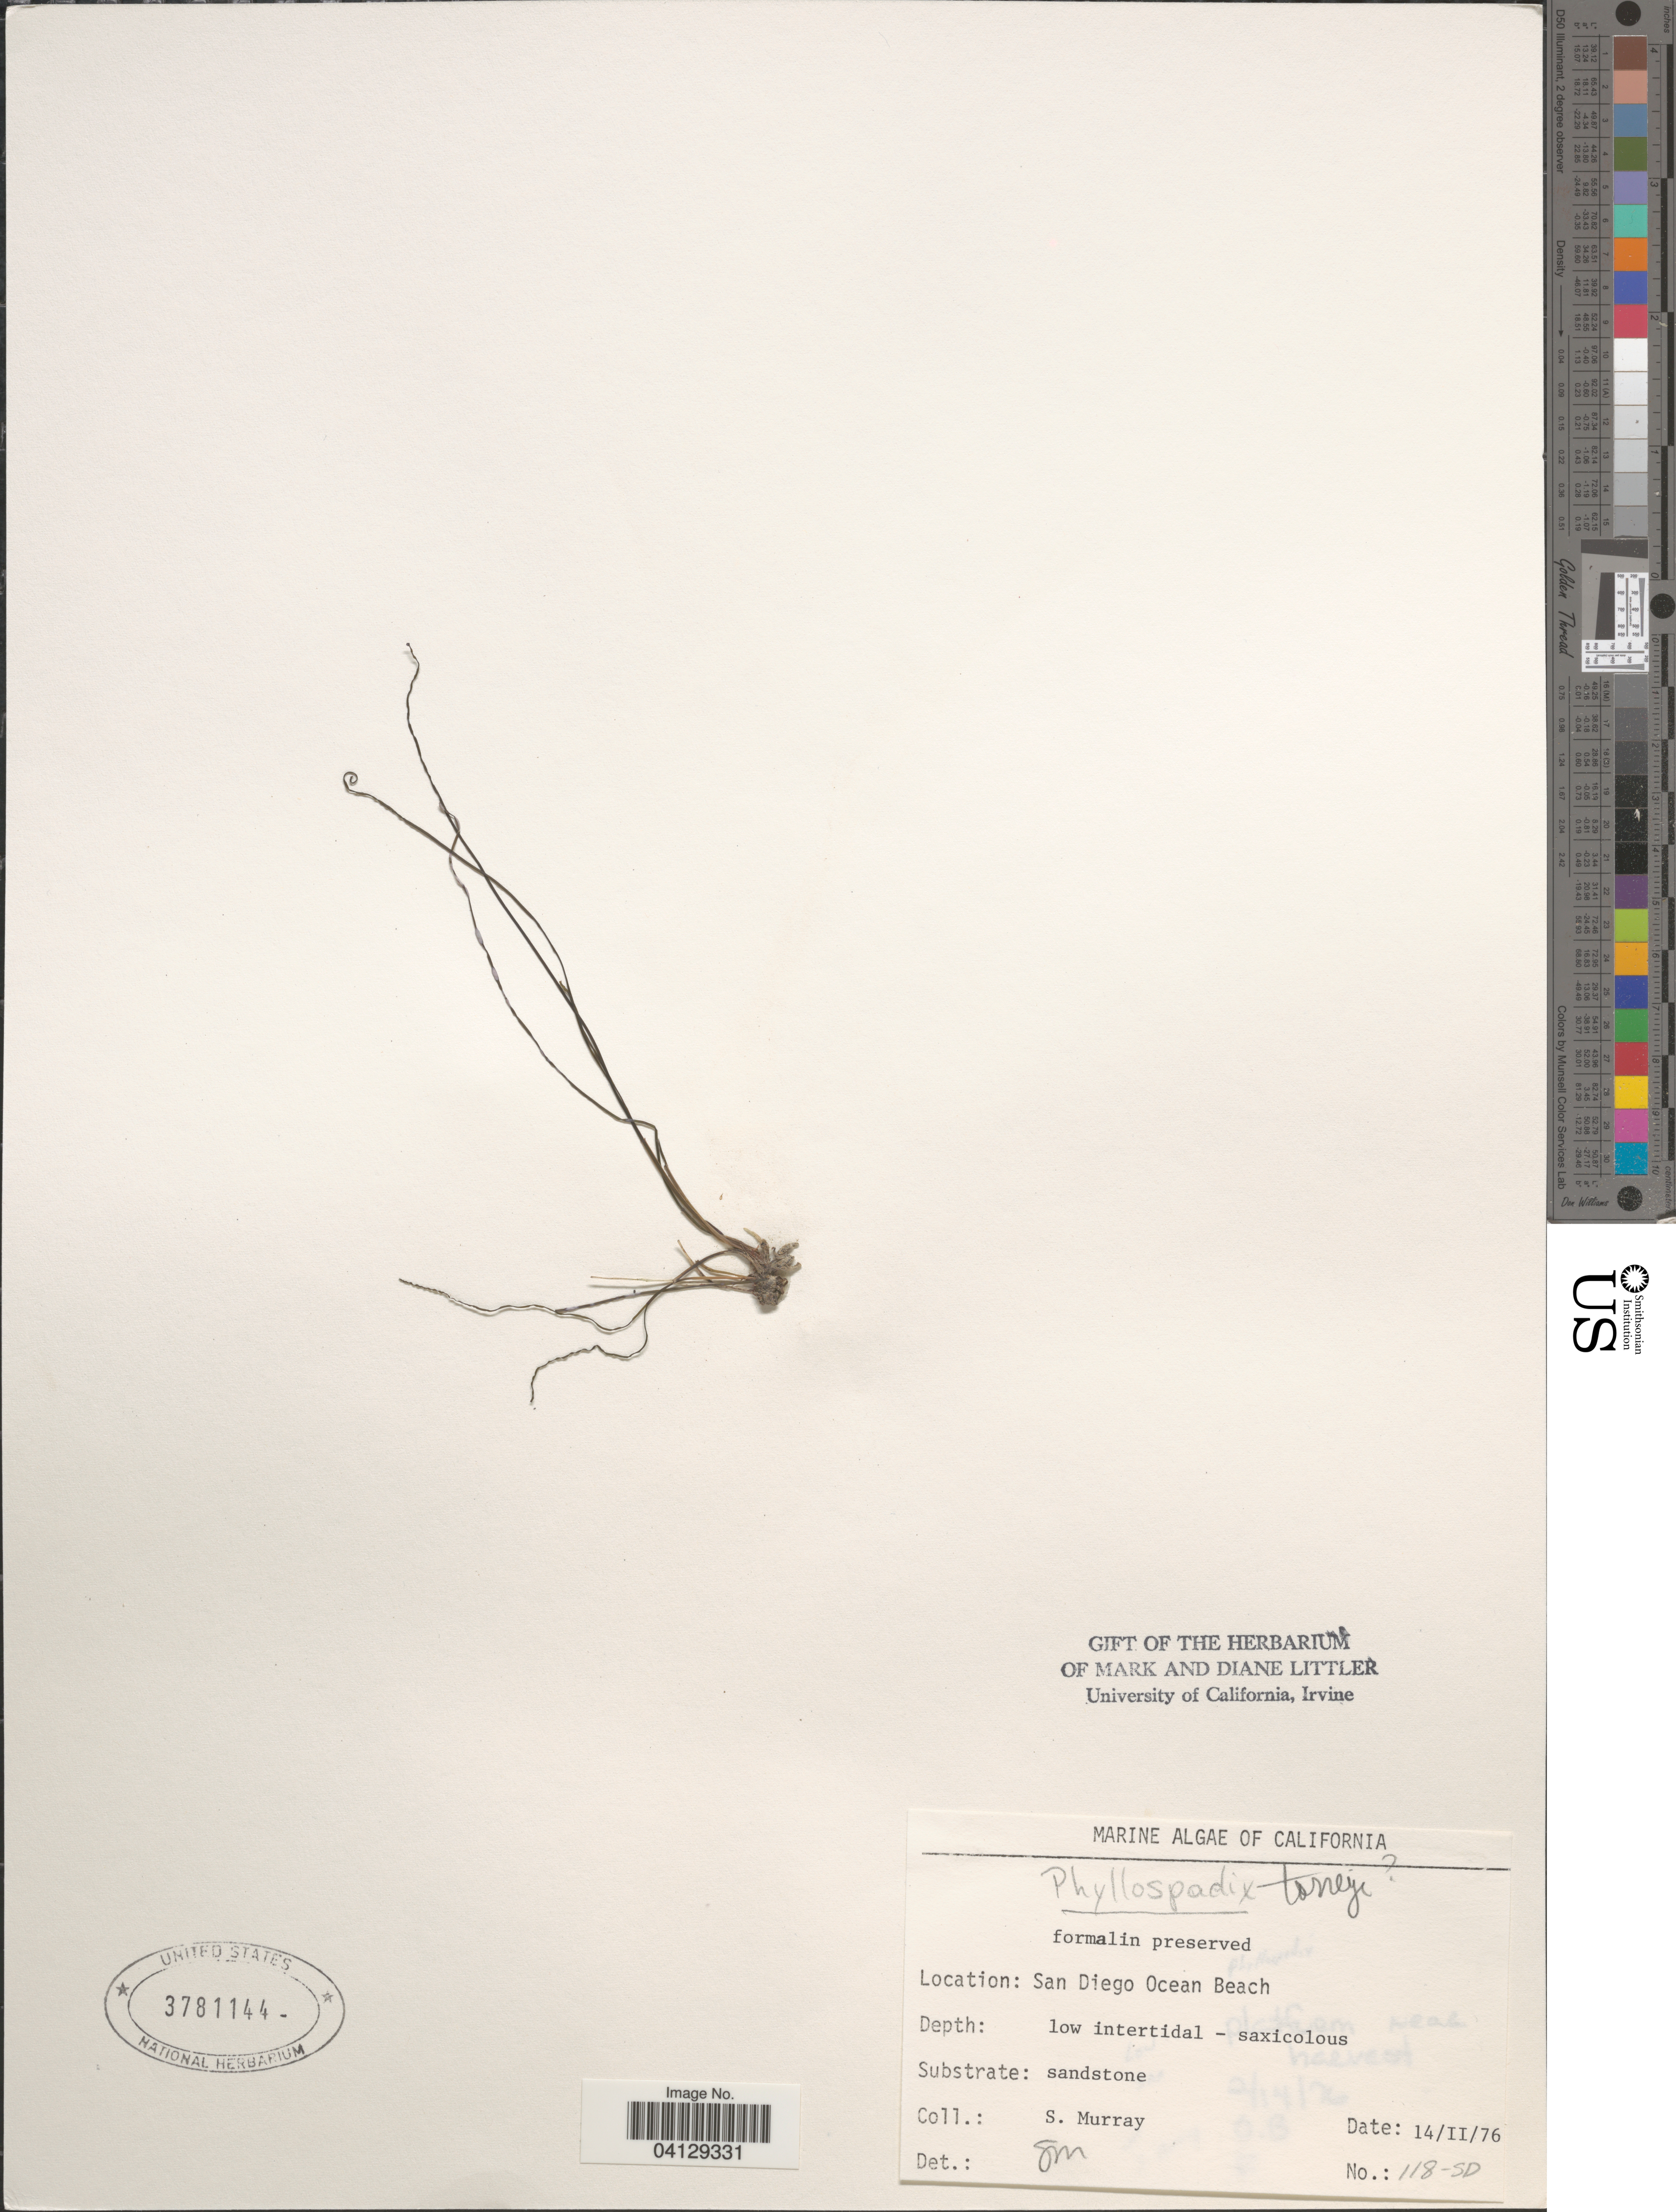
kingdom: Plantae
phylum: Tracheophyta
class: Liliopsida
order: Alismatales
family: Zosteraceae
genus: Phyllospadix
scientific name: Phyllospadix torreyi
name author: S. Watson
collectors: S. Murray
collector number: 118-SD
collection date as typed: Transcribed d/m/y: 14/2/76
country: United States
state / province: California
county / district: San Diego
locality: San Diego Ocean Beach.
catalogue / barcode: US 3781144